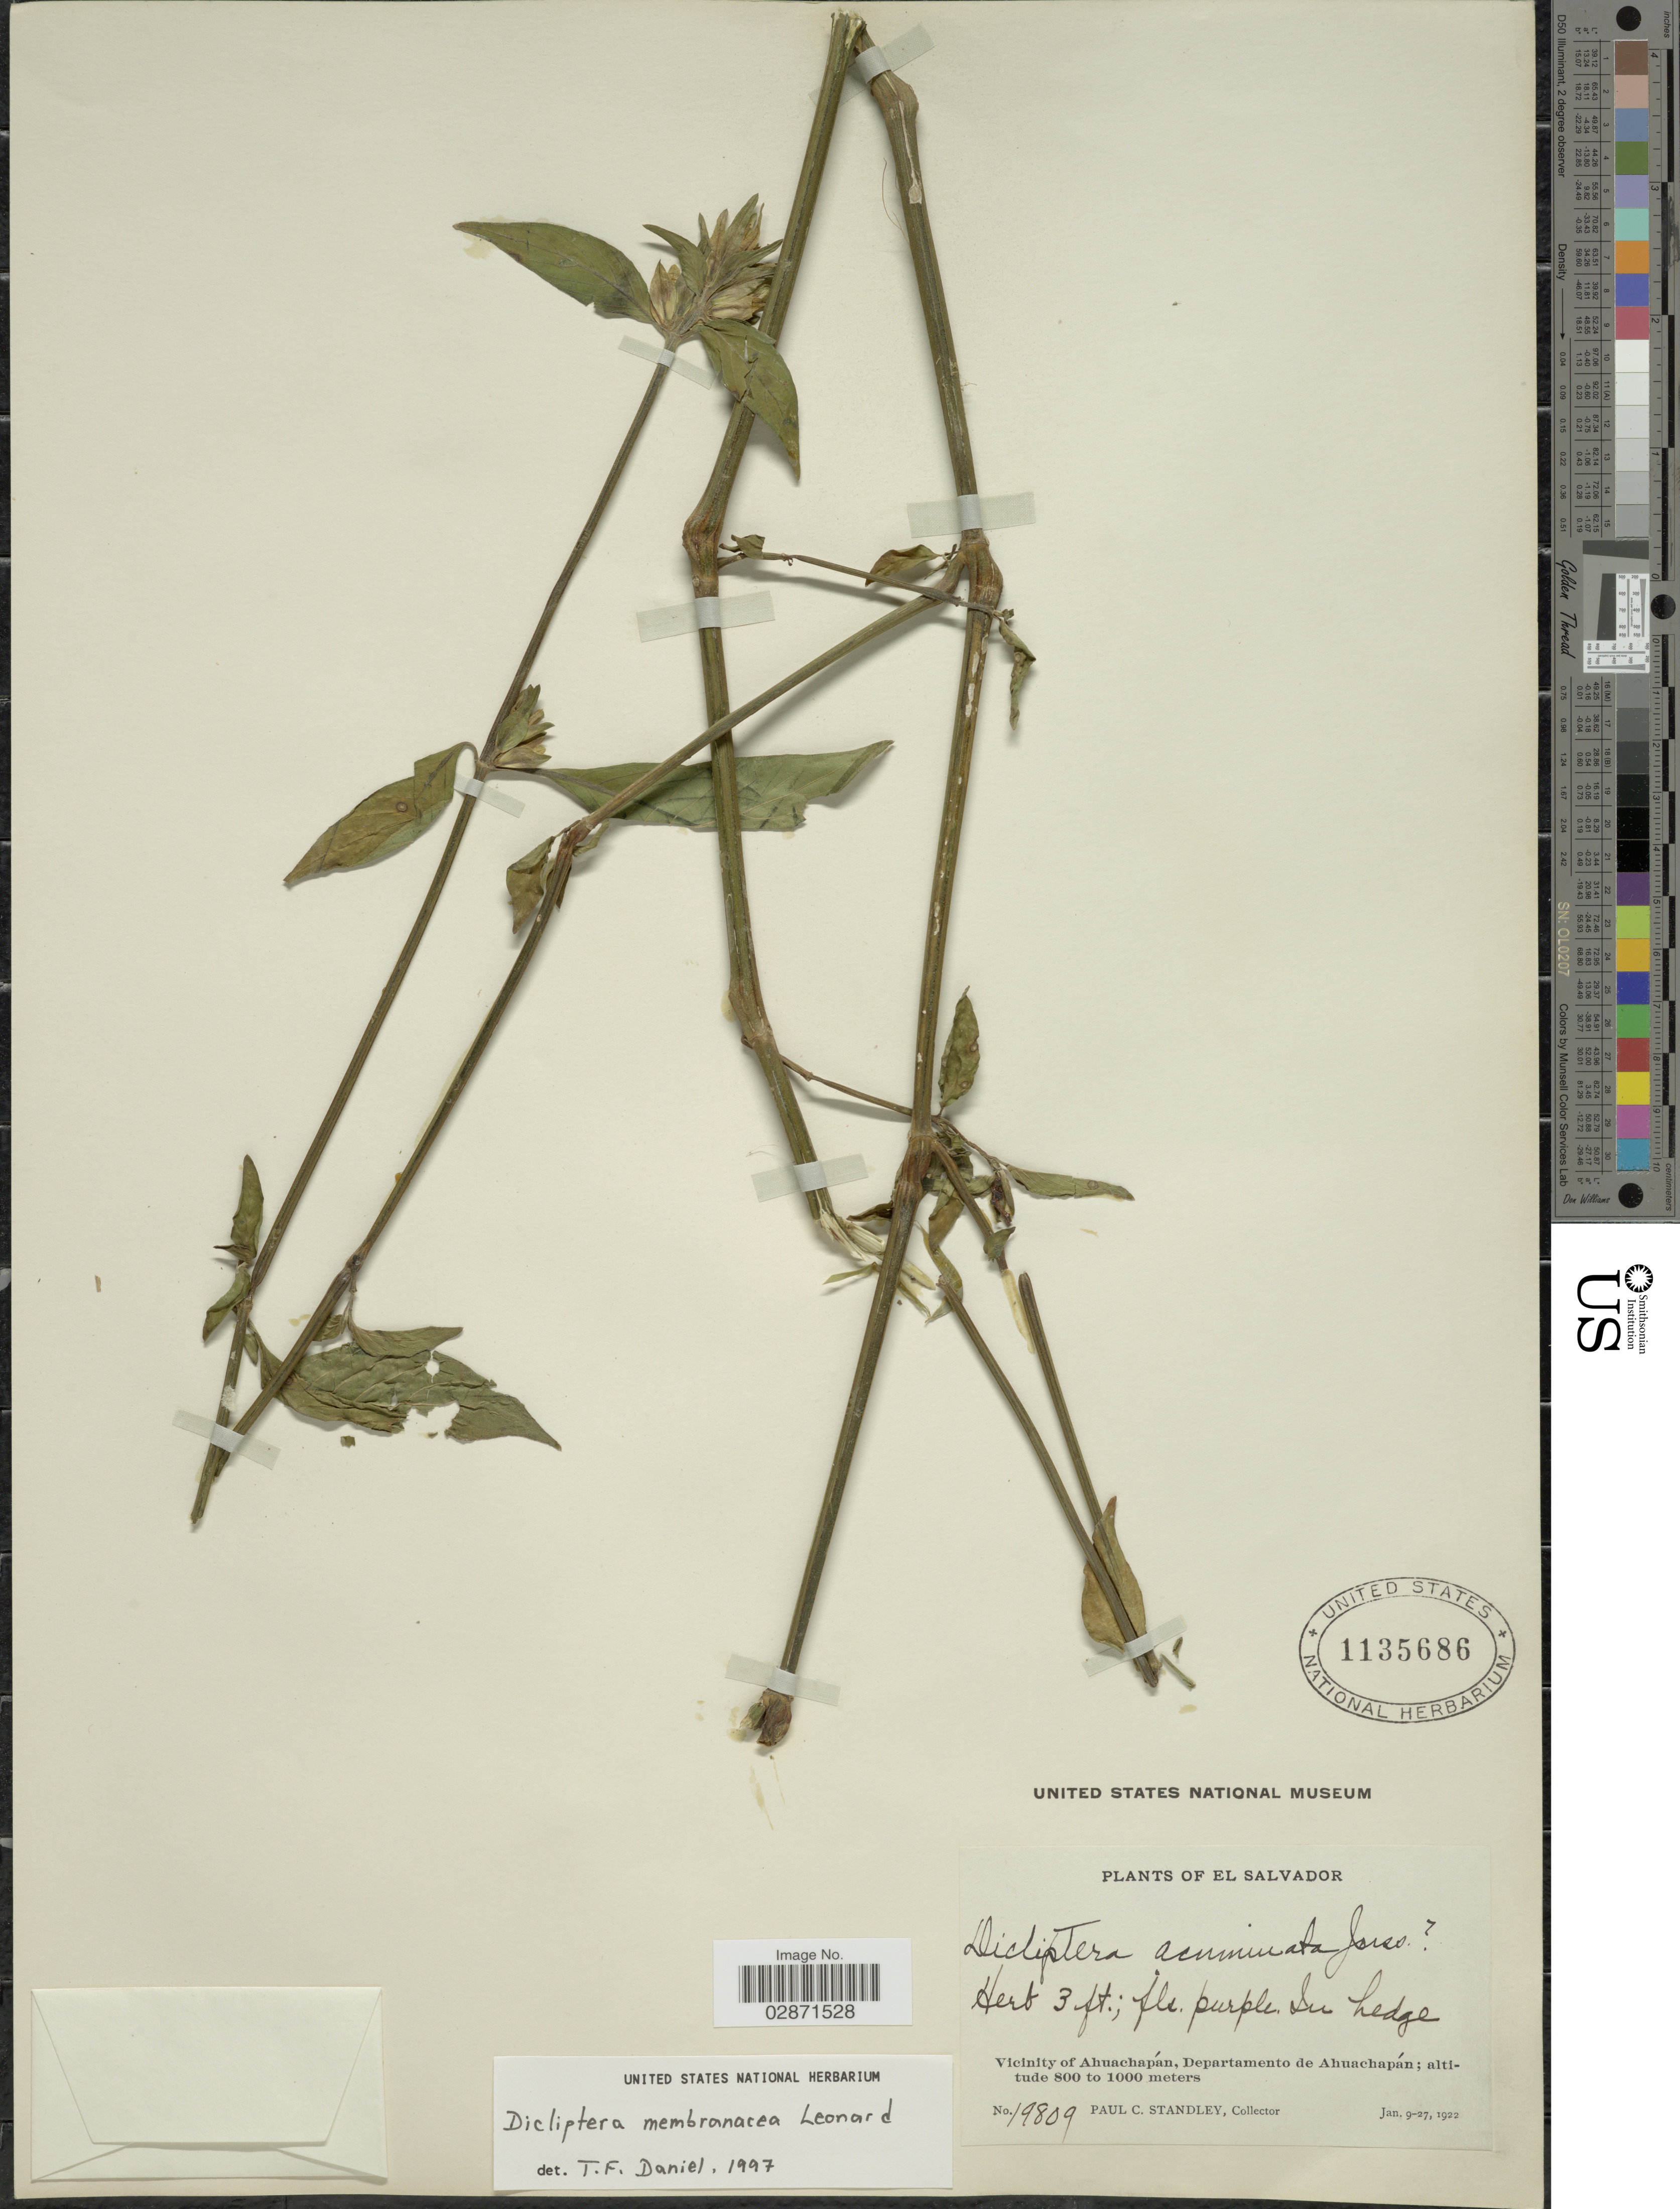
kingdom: Plantae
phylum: Tracheophyta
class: Magnoliopsida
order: Lamiales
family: Acanthaceae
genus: Dicliptera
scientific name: Dicliptera membranacea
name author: Leonard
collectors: P. C. Standley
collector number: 19809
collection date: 1922-01-09/1922-01-27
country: El Salvador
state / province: Ahuachapan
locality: Vicinity of Ahuachapán, Departamento de Ahuachapán.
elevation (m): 800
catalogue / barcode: US 1135686